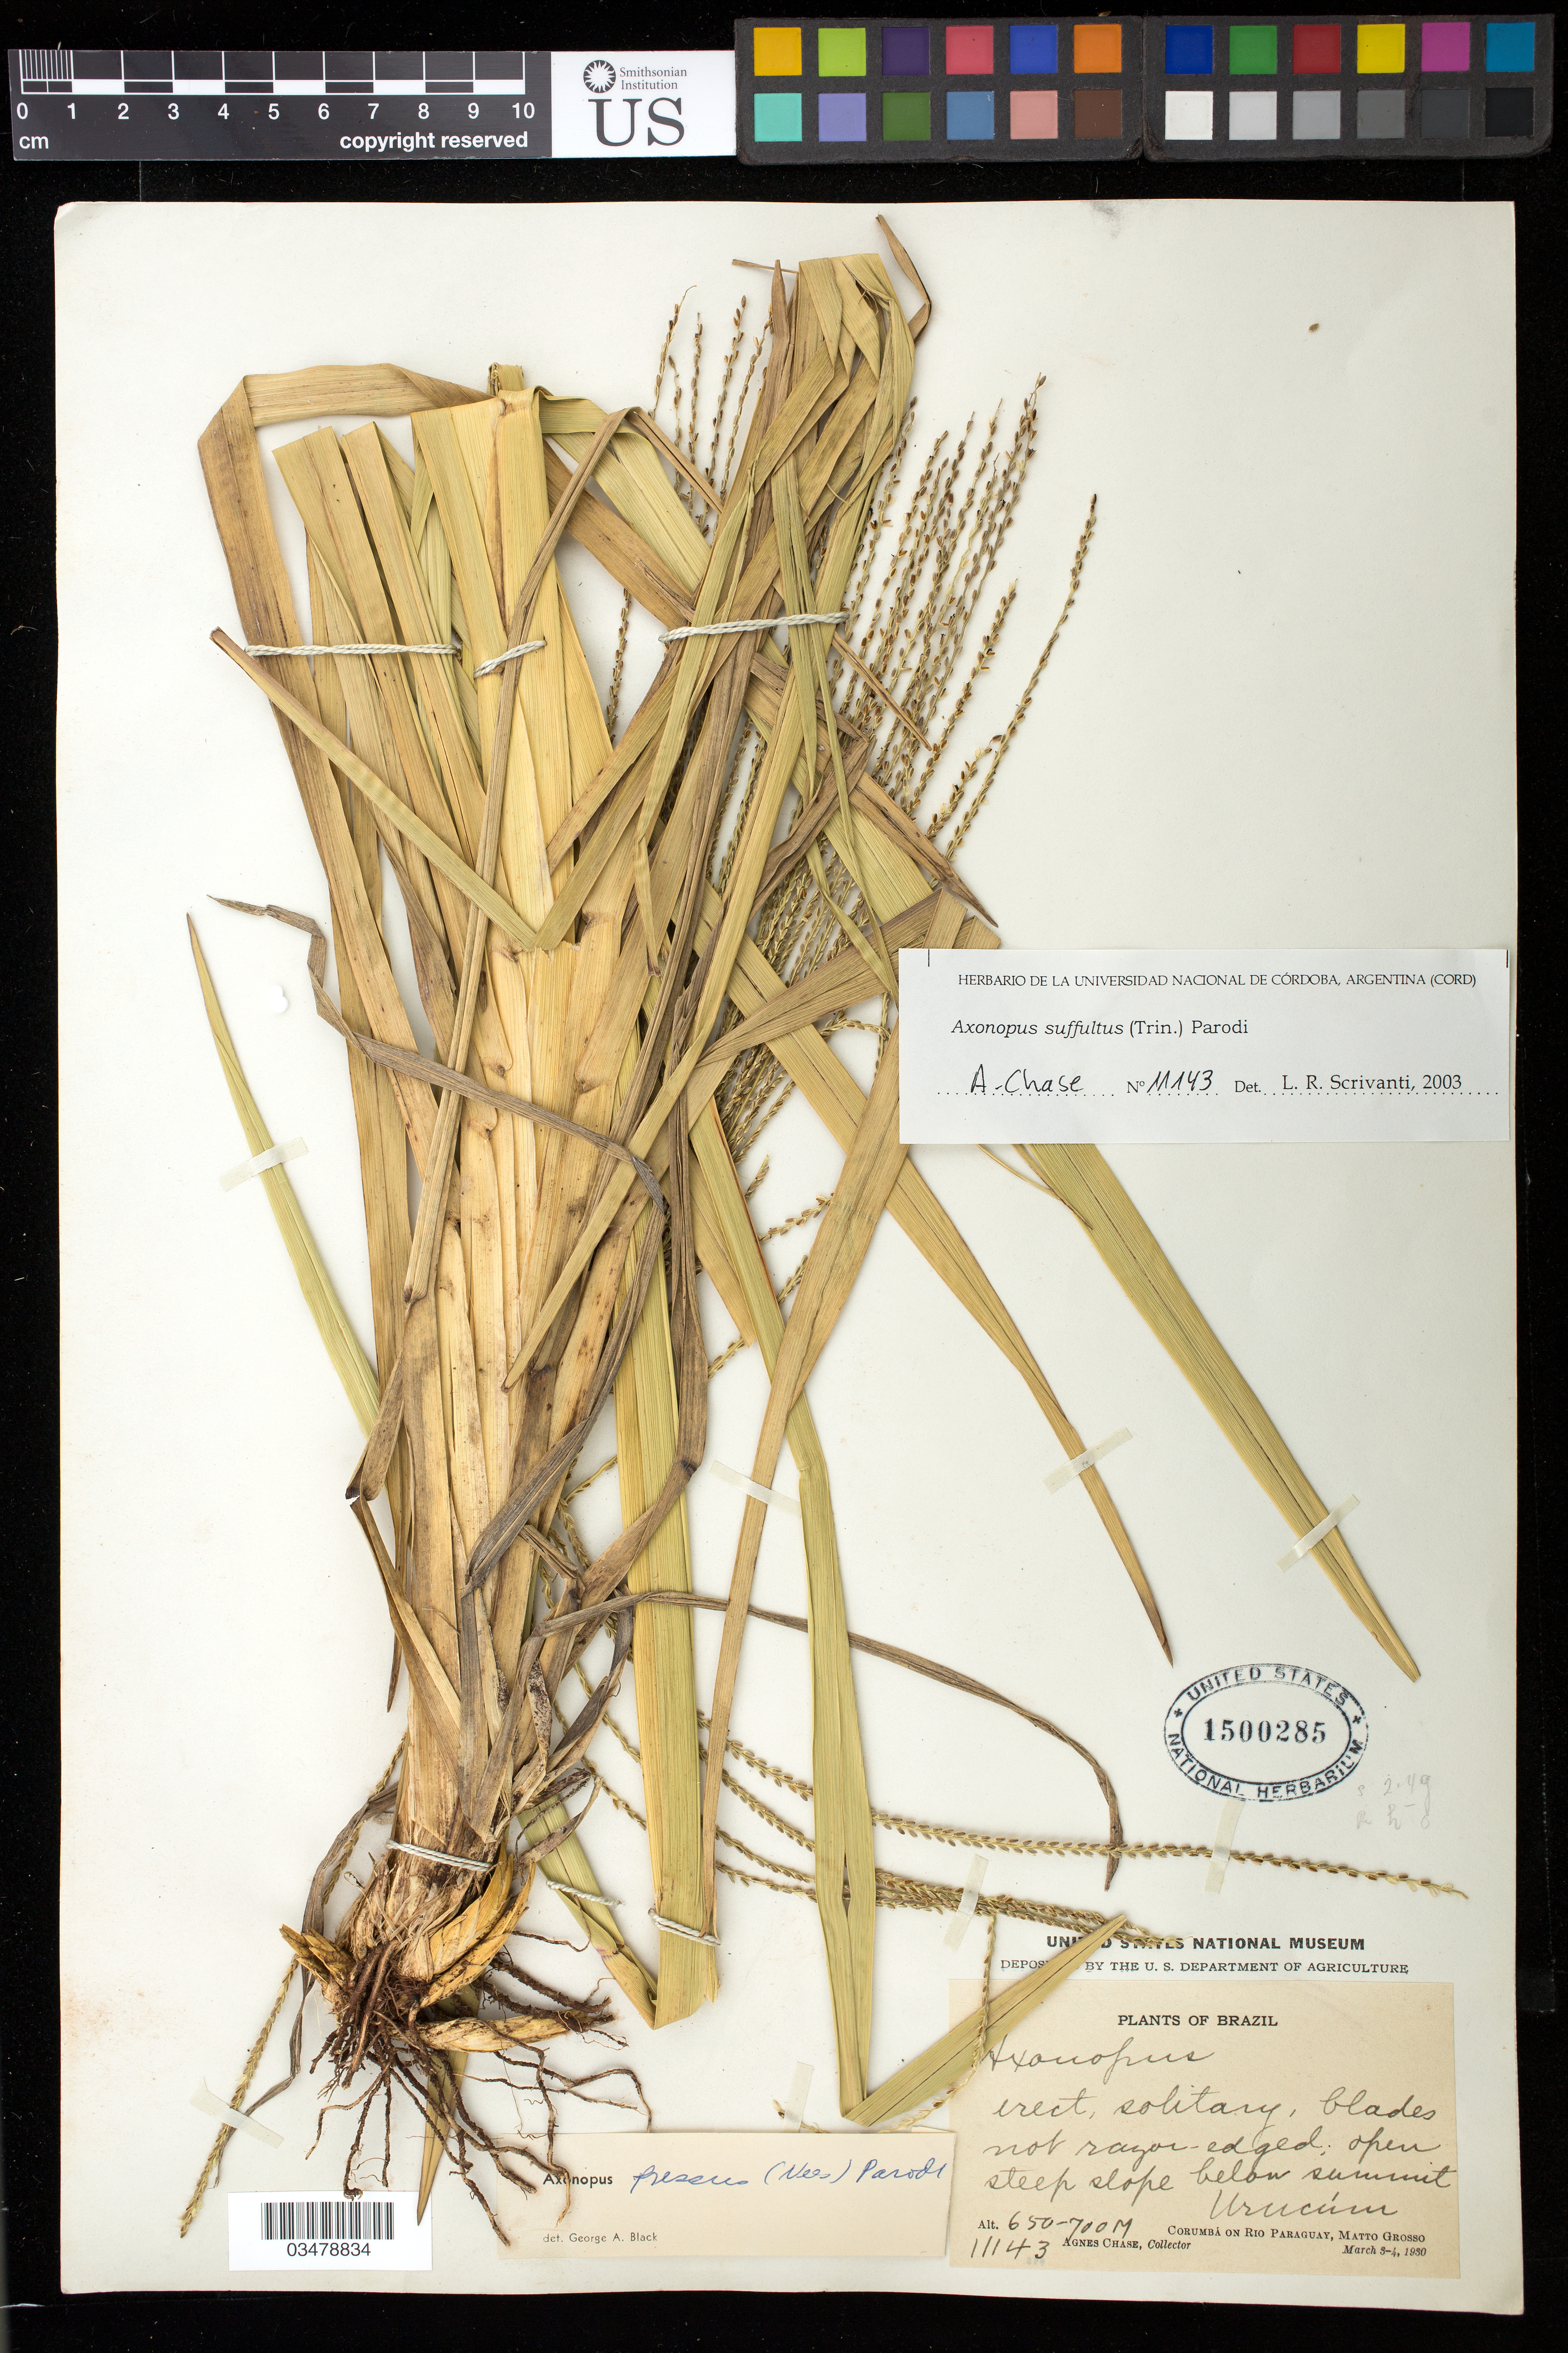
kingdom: Plantae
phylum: Tracheophyta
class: Liliopsida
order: Poales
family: Poaceae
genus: Axonopus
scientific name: Axonopus suffultus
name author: (Nees) Kuhlm.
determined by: Scrivanti, L. R.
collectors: A. Chase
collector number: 11143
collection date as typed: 03 Mar 1930 to 04 Mar 1930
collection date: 1930-03-03/1930-03-04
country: Brazil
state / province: Mato Grosso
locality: Corumbá on Rio Paraguay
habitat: Open steep slope below summit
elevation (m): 450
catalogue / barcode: US 1500285